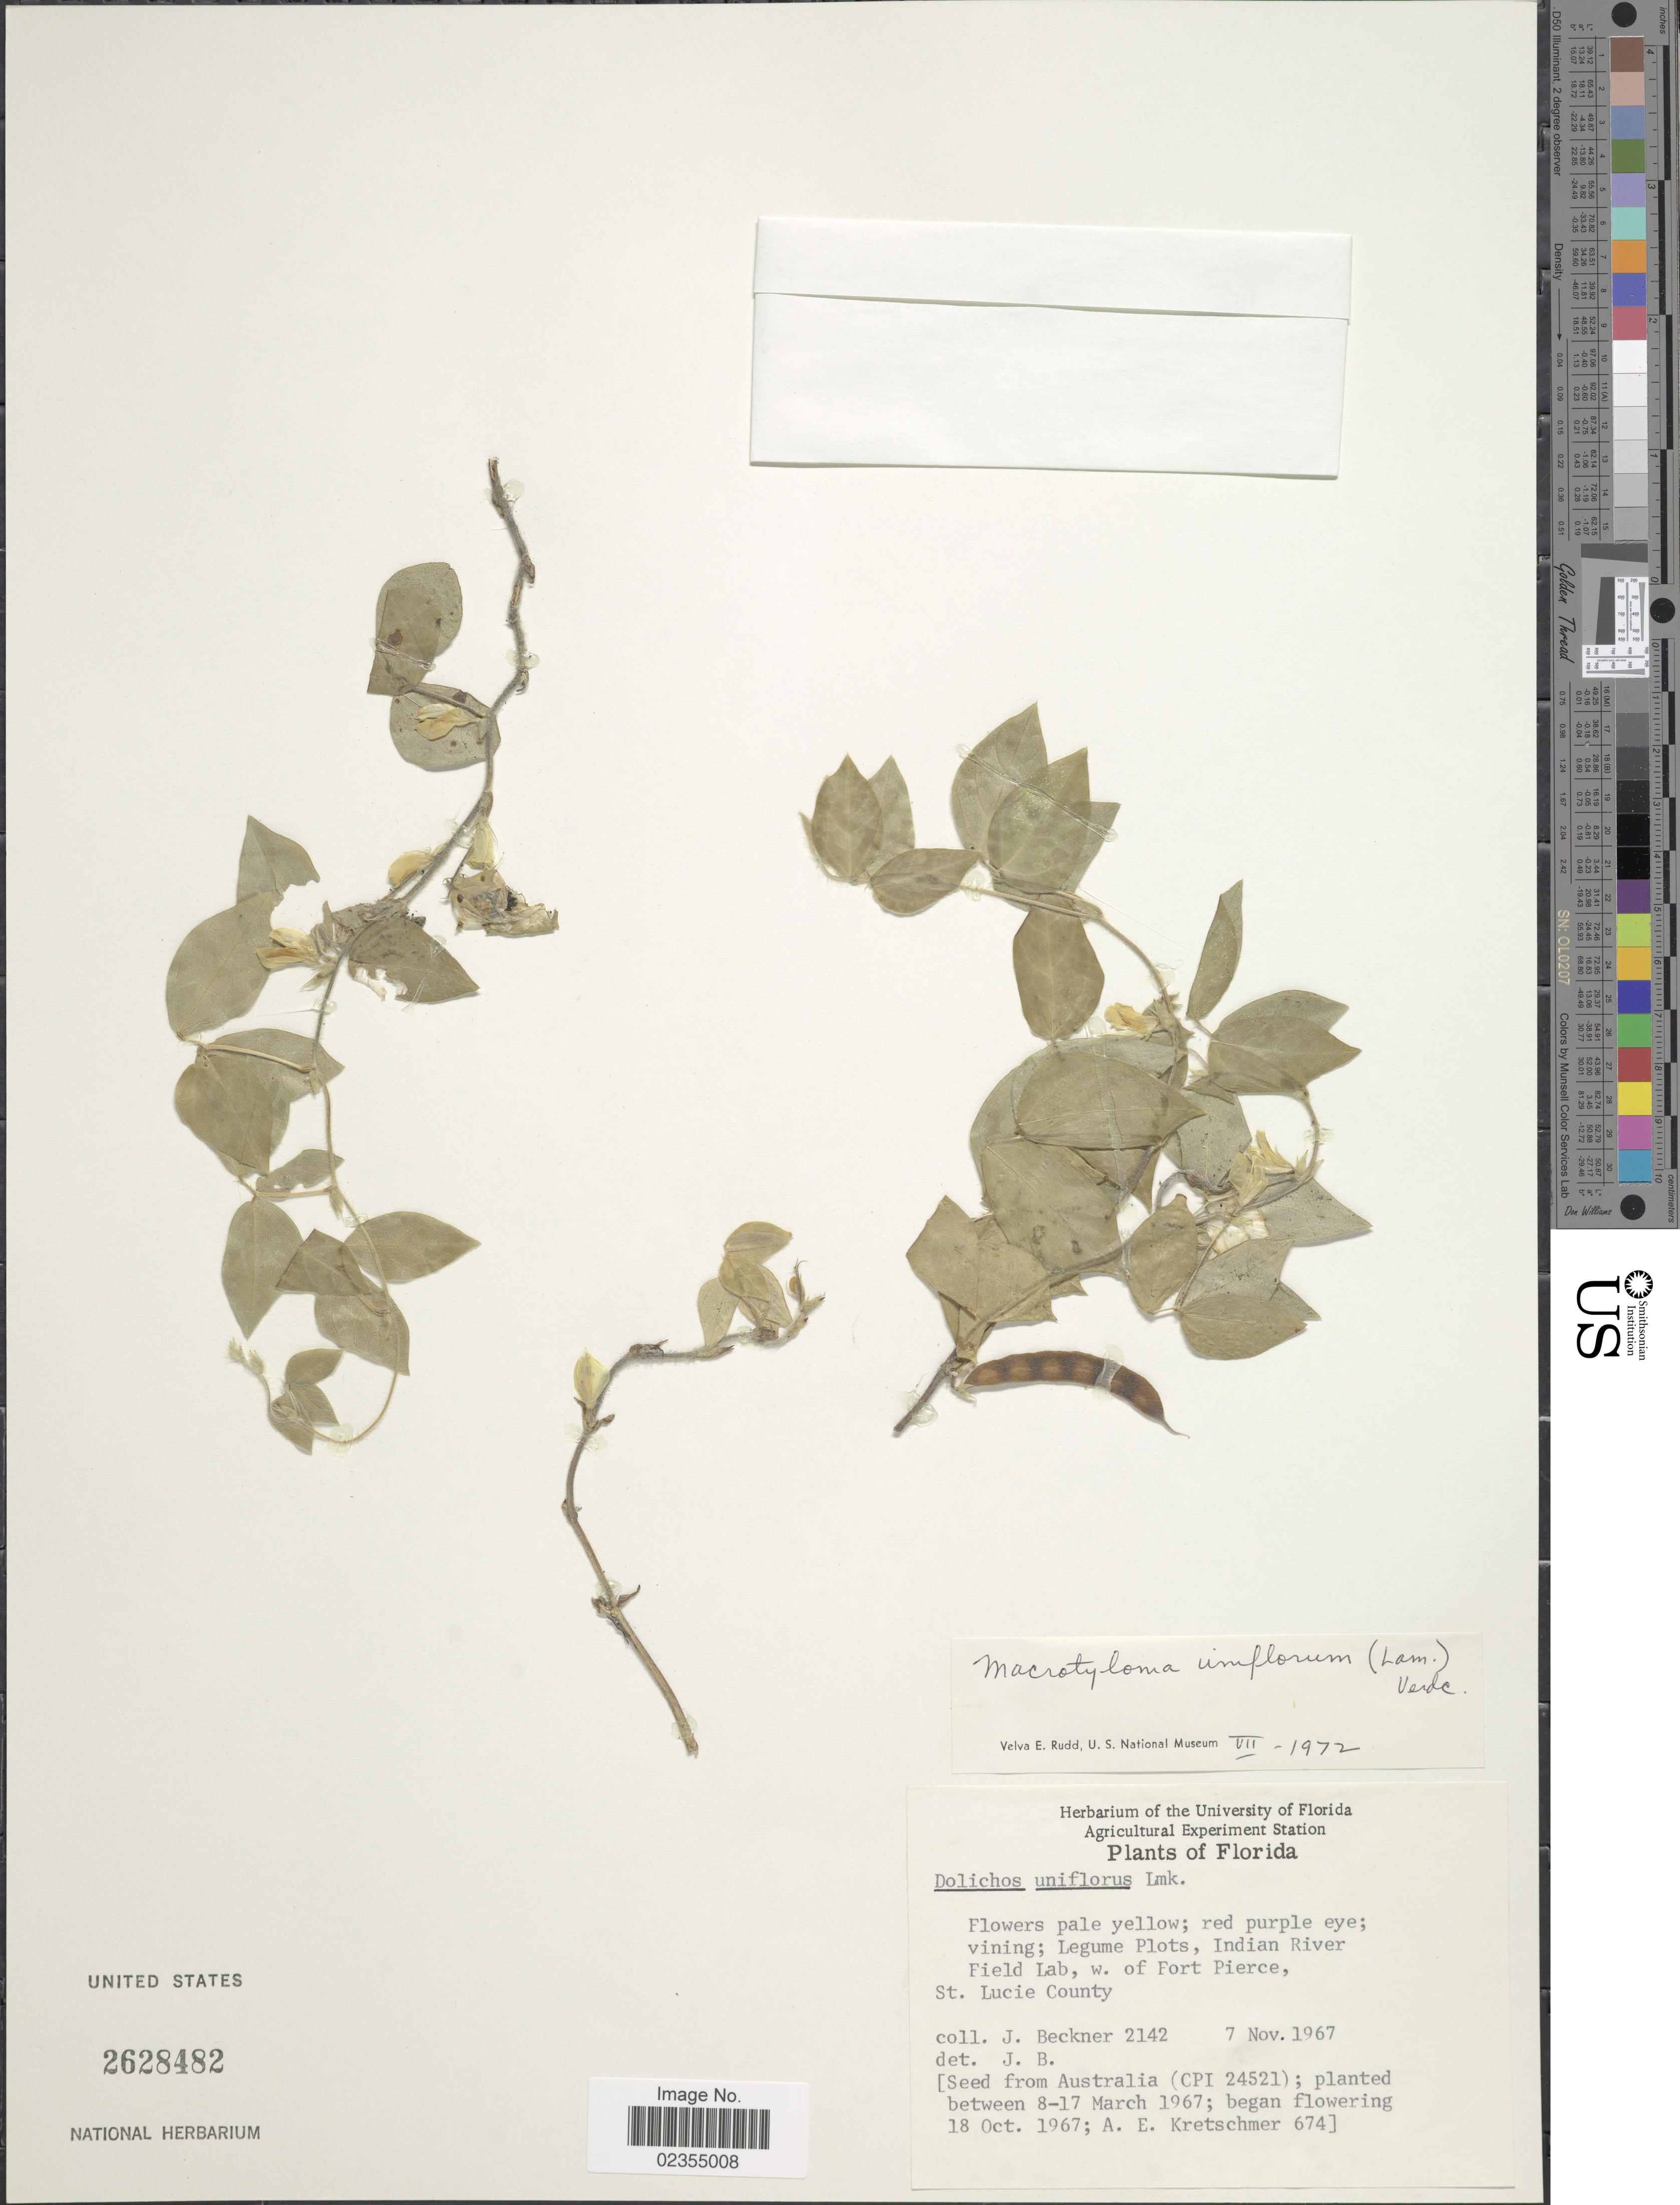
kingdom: Plantae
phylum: Tracheophyta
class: Magnoliopsida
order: Fabales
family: Fabaceae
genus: Macrotyloma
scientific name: Macrotyloma uniflorum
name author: (Lam.) Verdc.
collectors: J. Beckner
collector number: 2142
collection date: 1967-11-07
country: United States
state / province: Florida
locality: Legume Plots, Indian River Field Lab, w. of Fort Pierce, St. Lucie County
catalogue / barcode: US 2628482